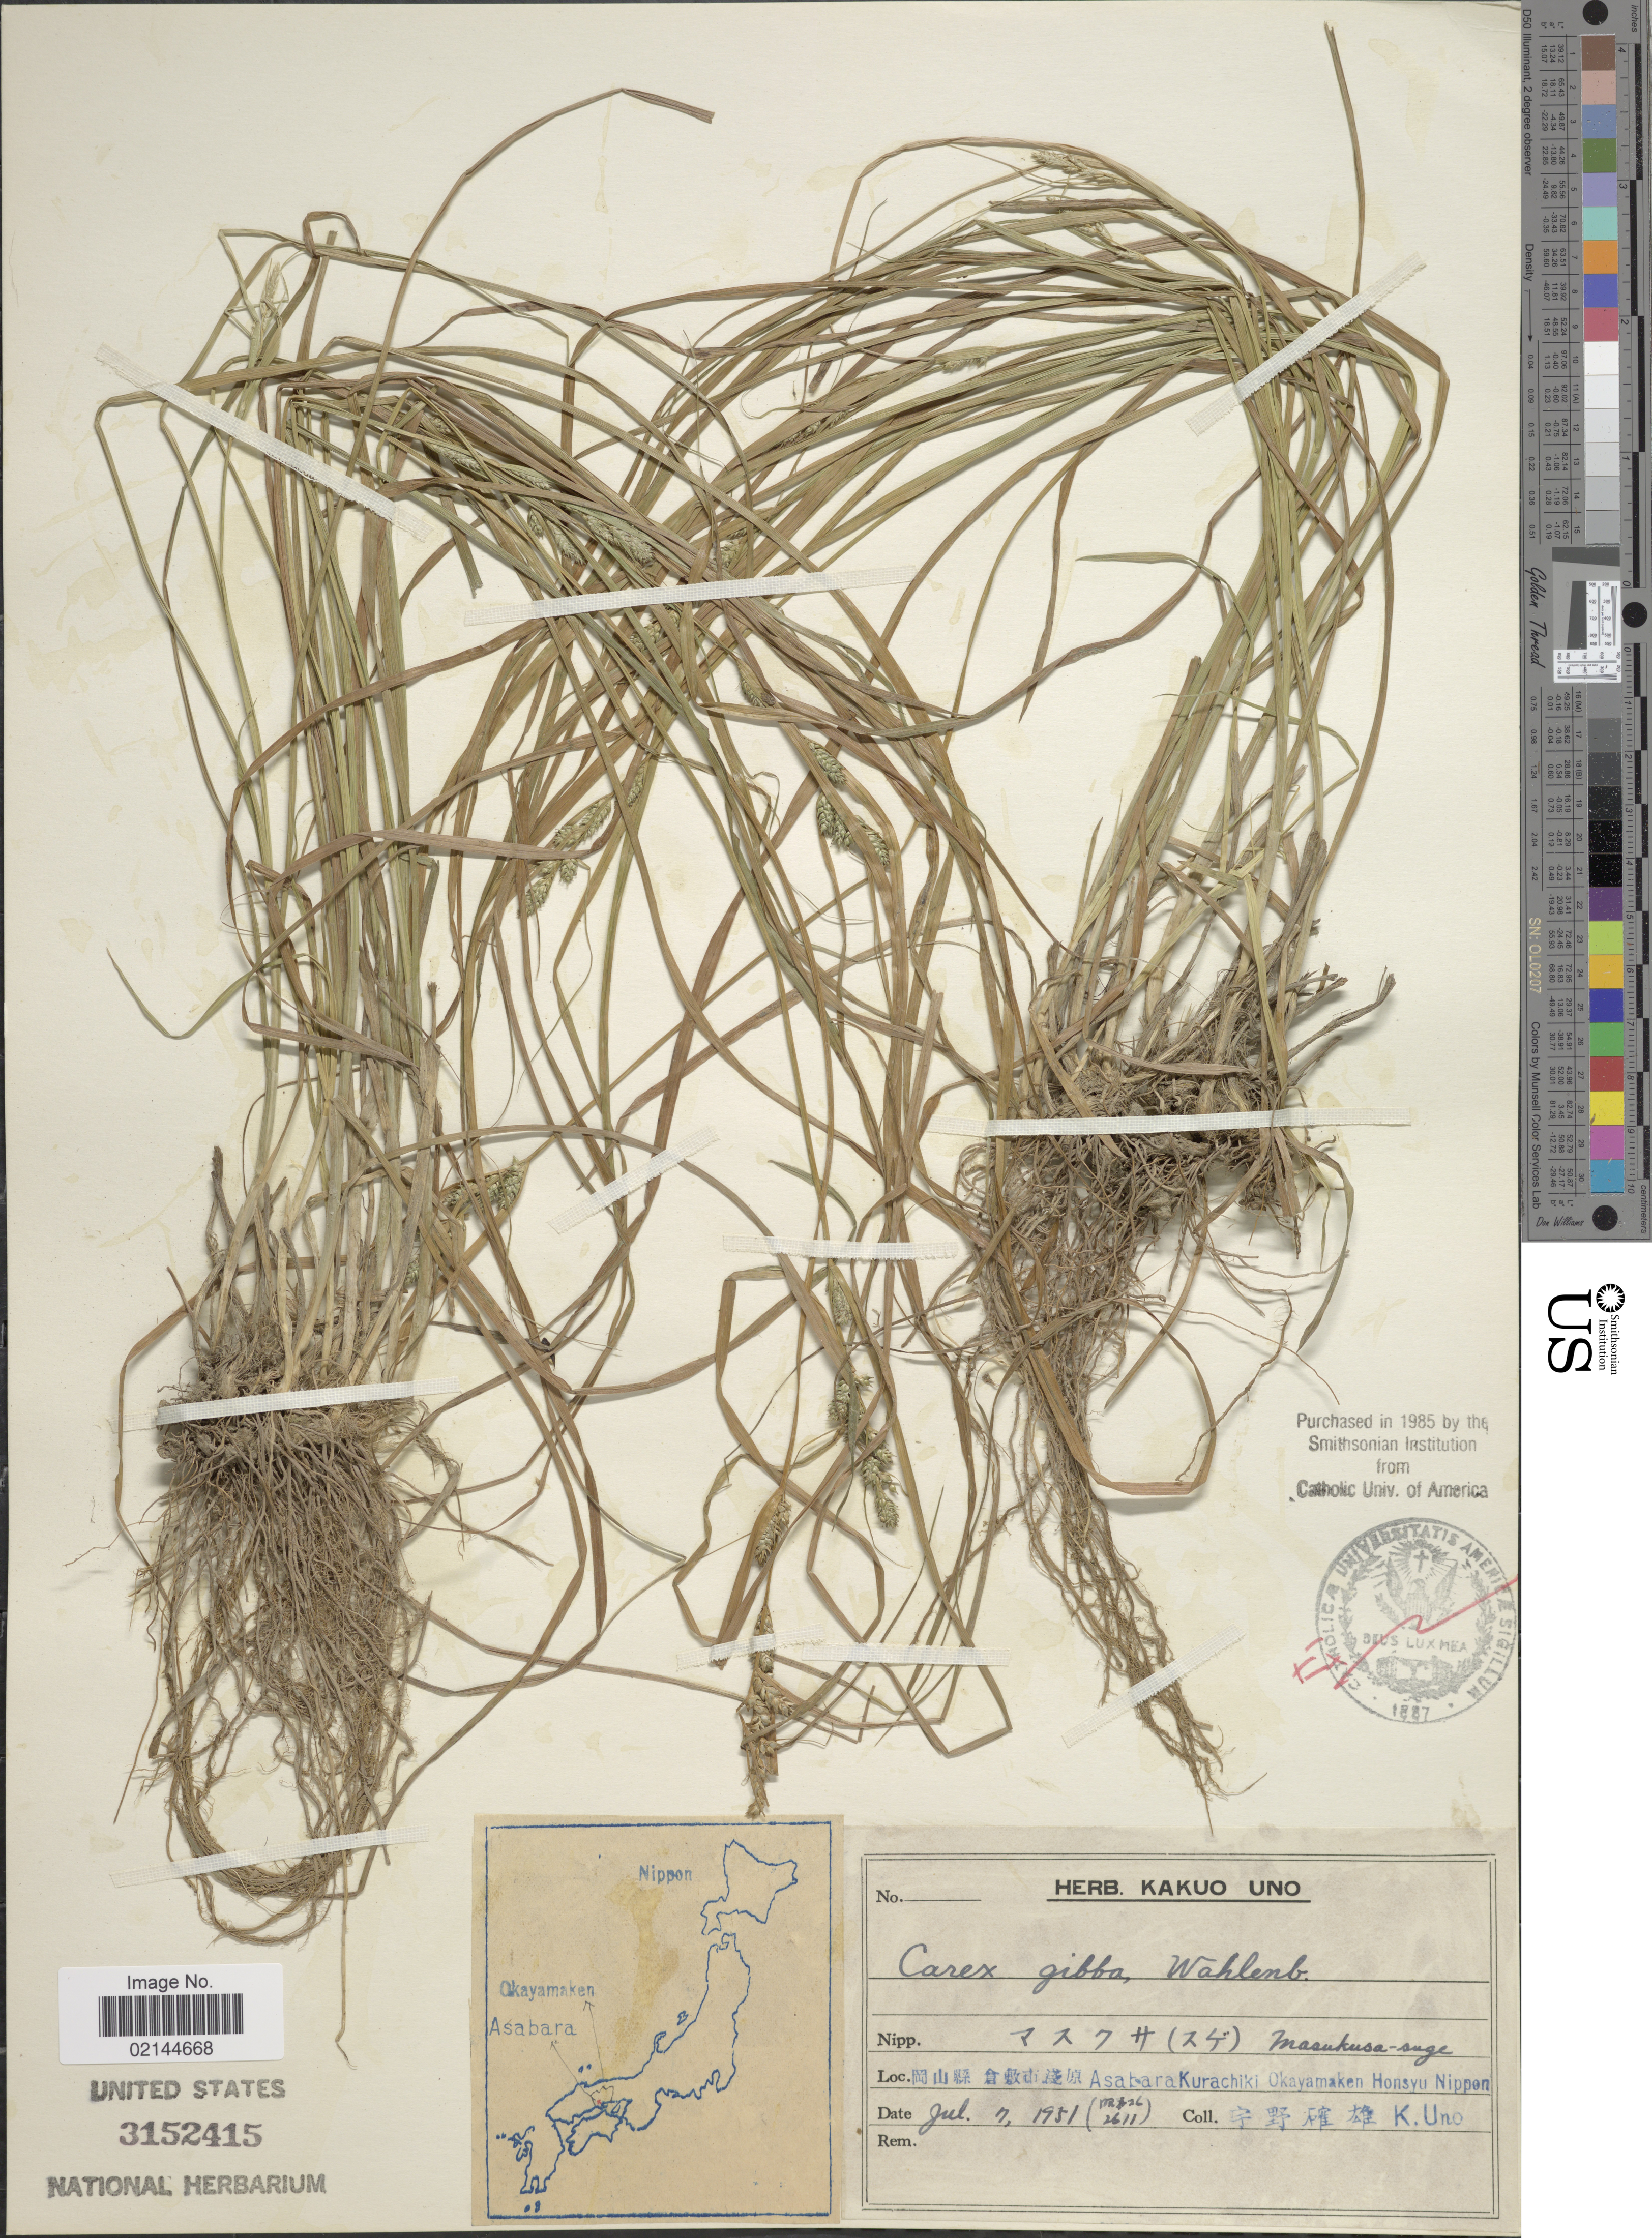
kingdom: Plantae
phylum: Tracheophyta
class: Liliopsida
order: Poales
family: Cyperaceae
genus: Carex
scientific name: Carex gibba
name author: Wahlenb.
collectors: K. Uno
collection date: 1951-07-07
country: Japan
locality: Asabara, Kurachiki, Okayamaken, Honsyu, Nippon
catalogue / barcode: US 3152415